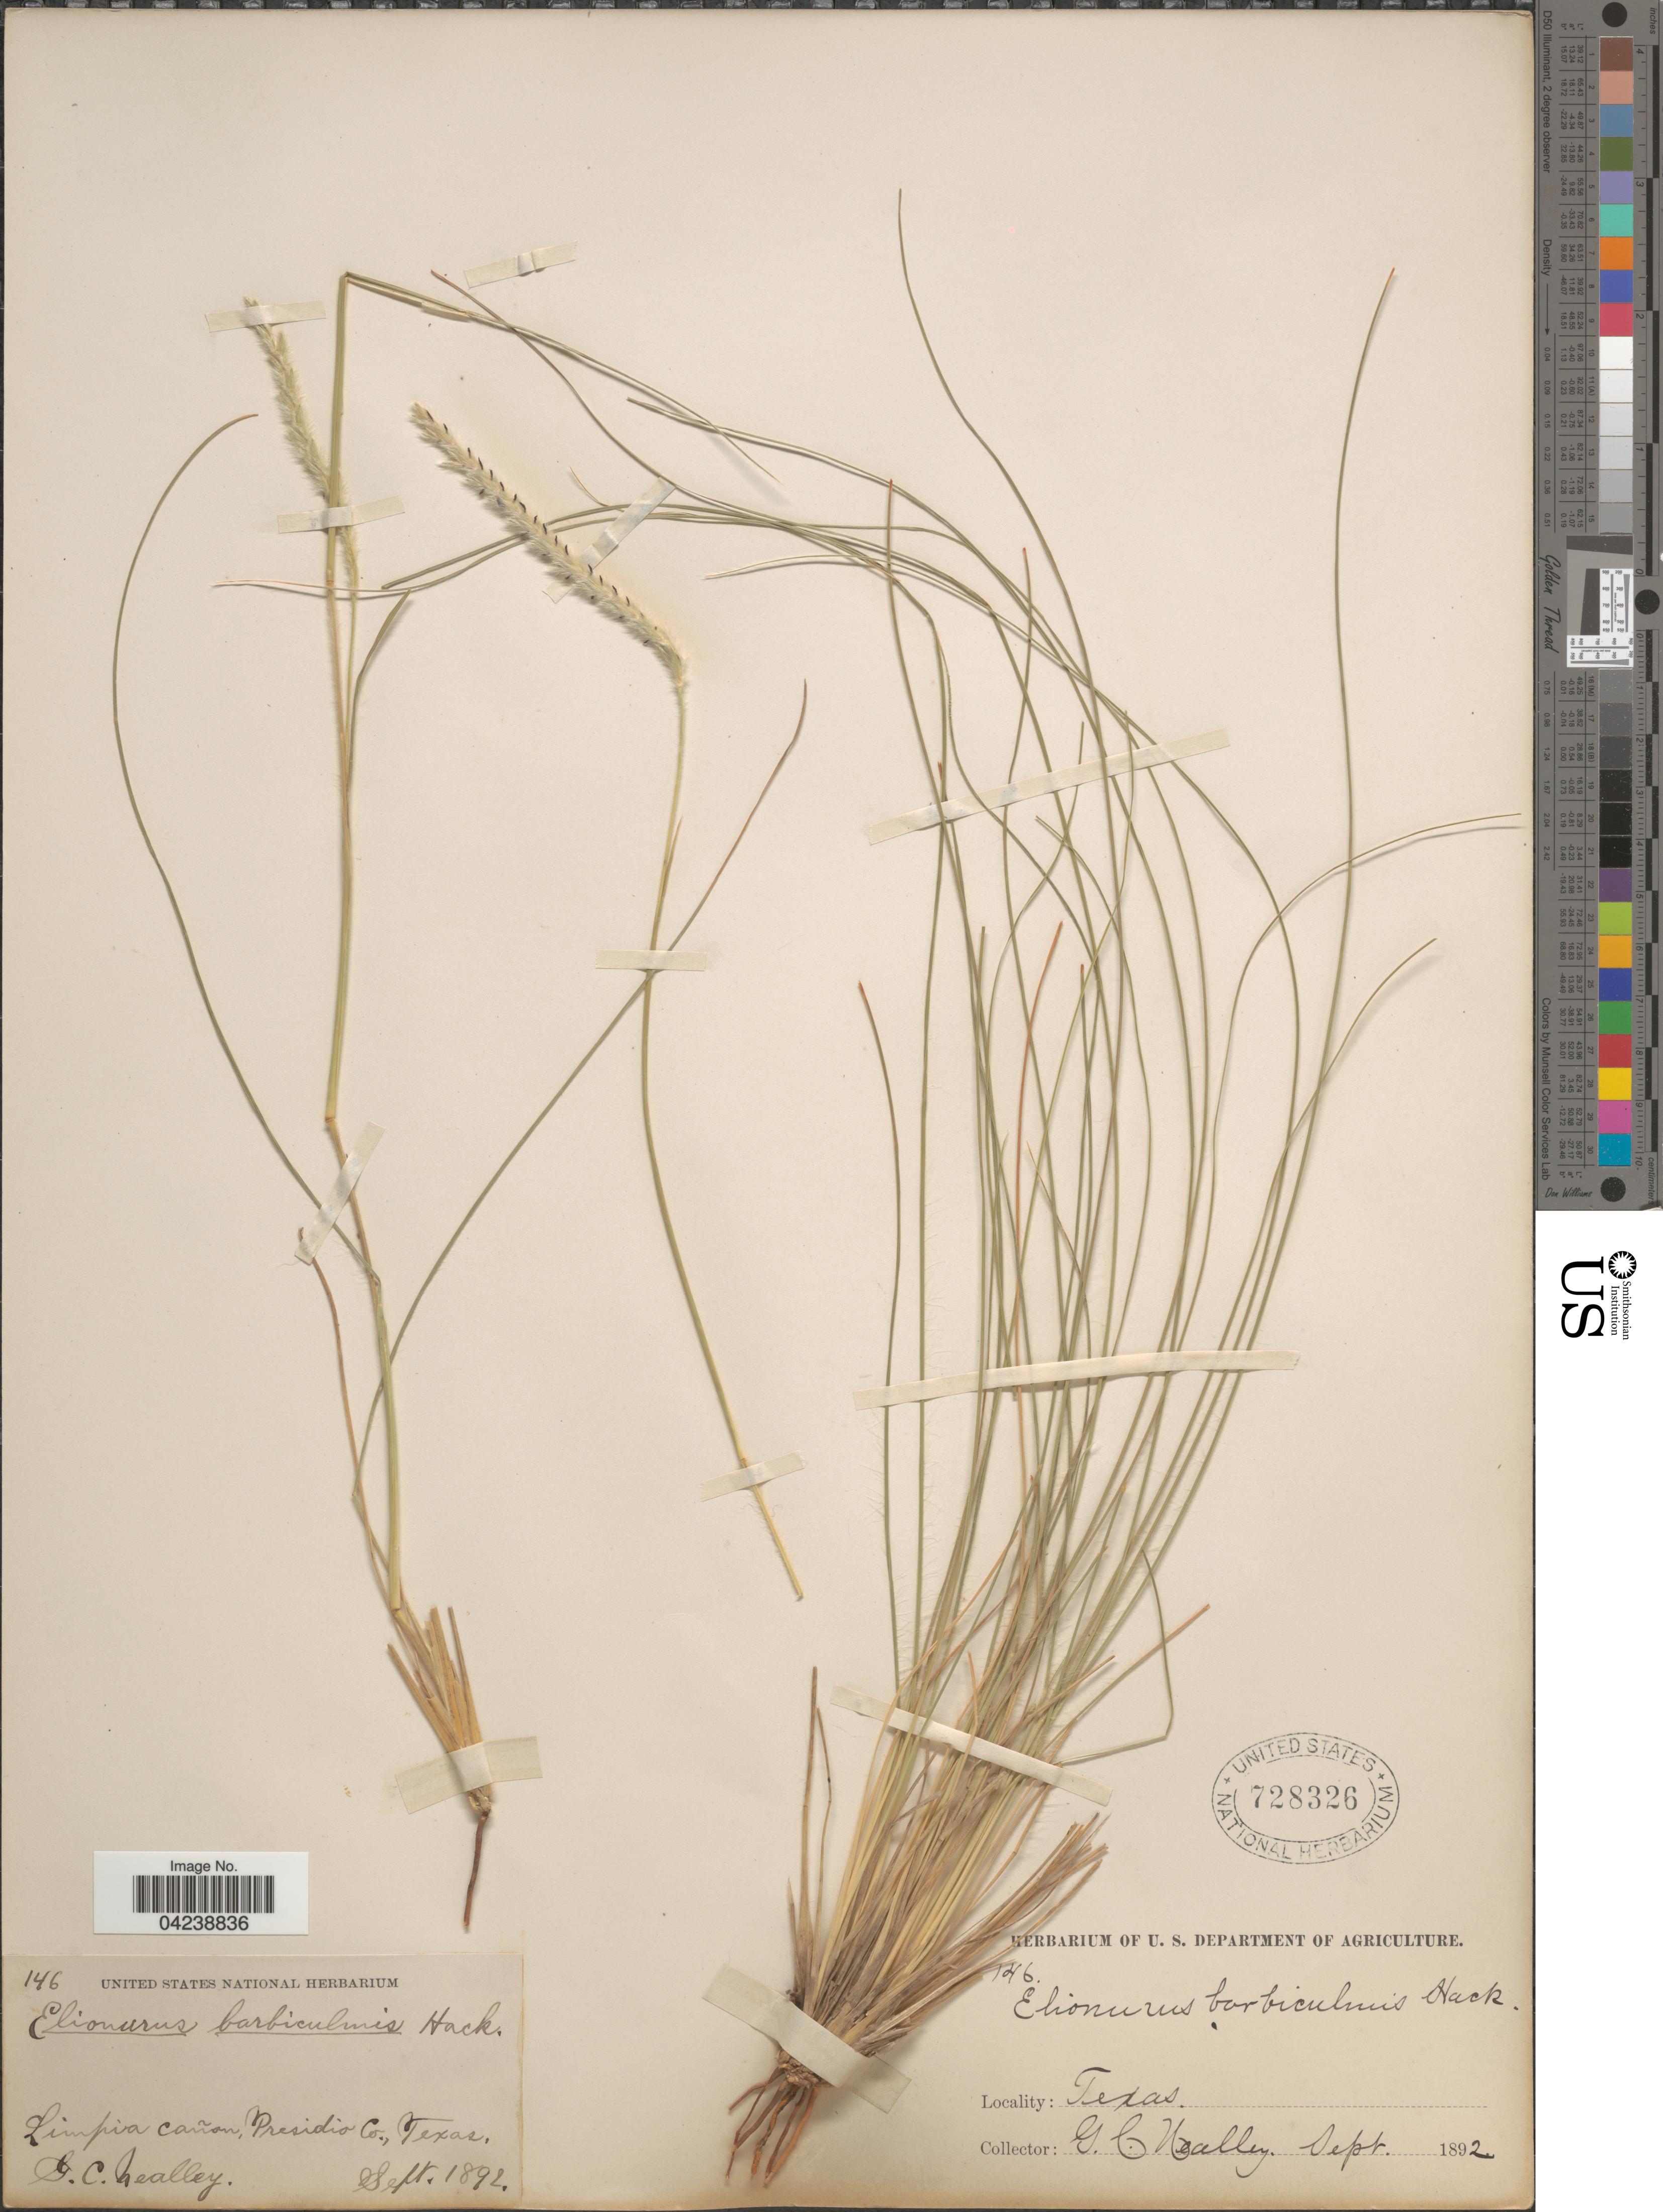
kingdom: Plantae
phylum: Tracheophyta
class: Liliopsida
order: Poales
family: Poaceae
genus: Elionurus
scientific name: Elionurus barbiculmis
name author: Hack. in A. DC.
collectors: G. C. Nealley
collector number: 146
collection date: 1892-09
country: United States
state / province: Texas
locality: Limpia Cañon, Presidio Co.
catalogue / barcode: US 728326